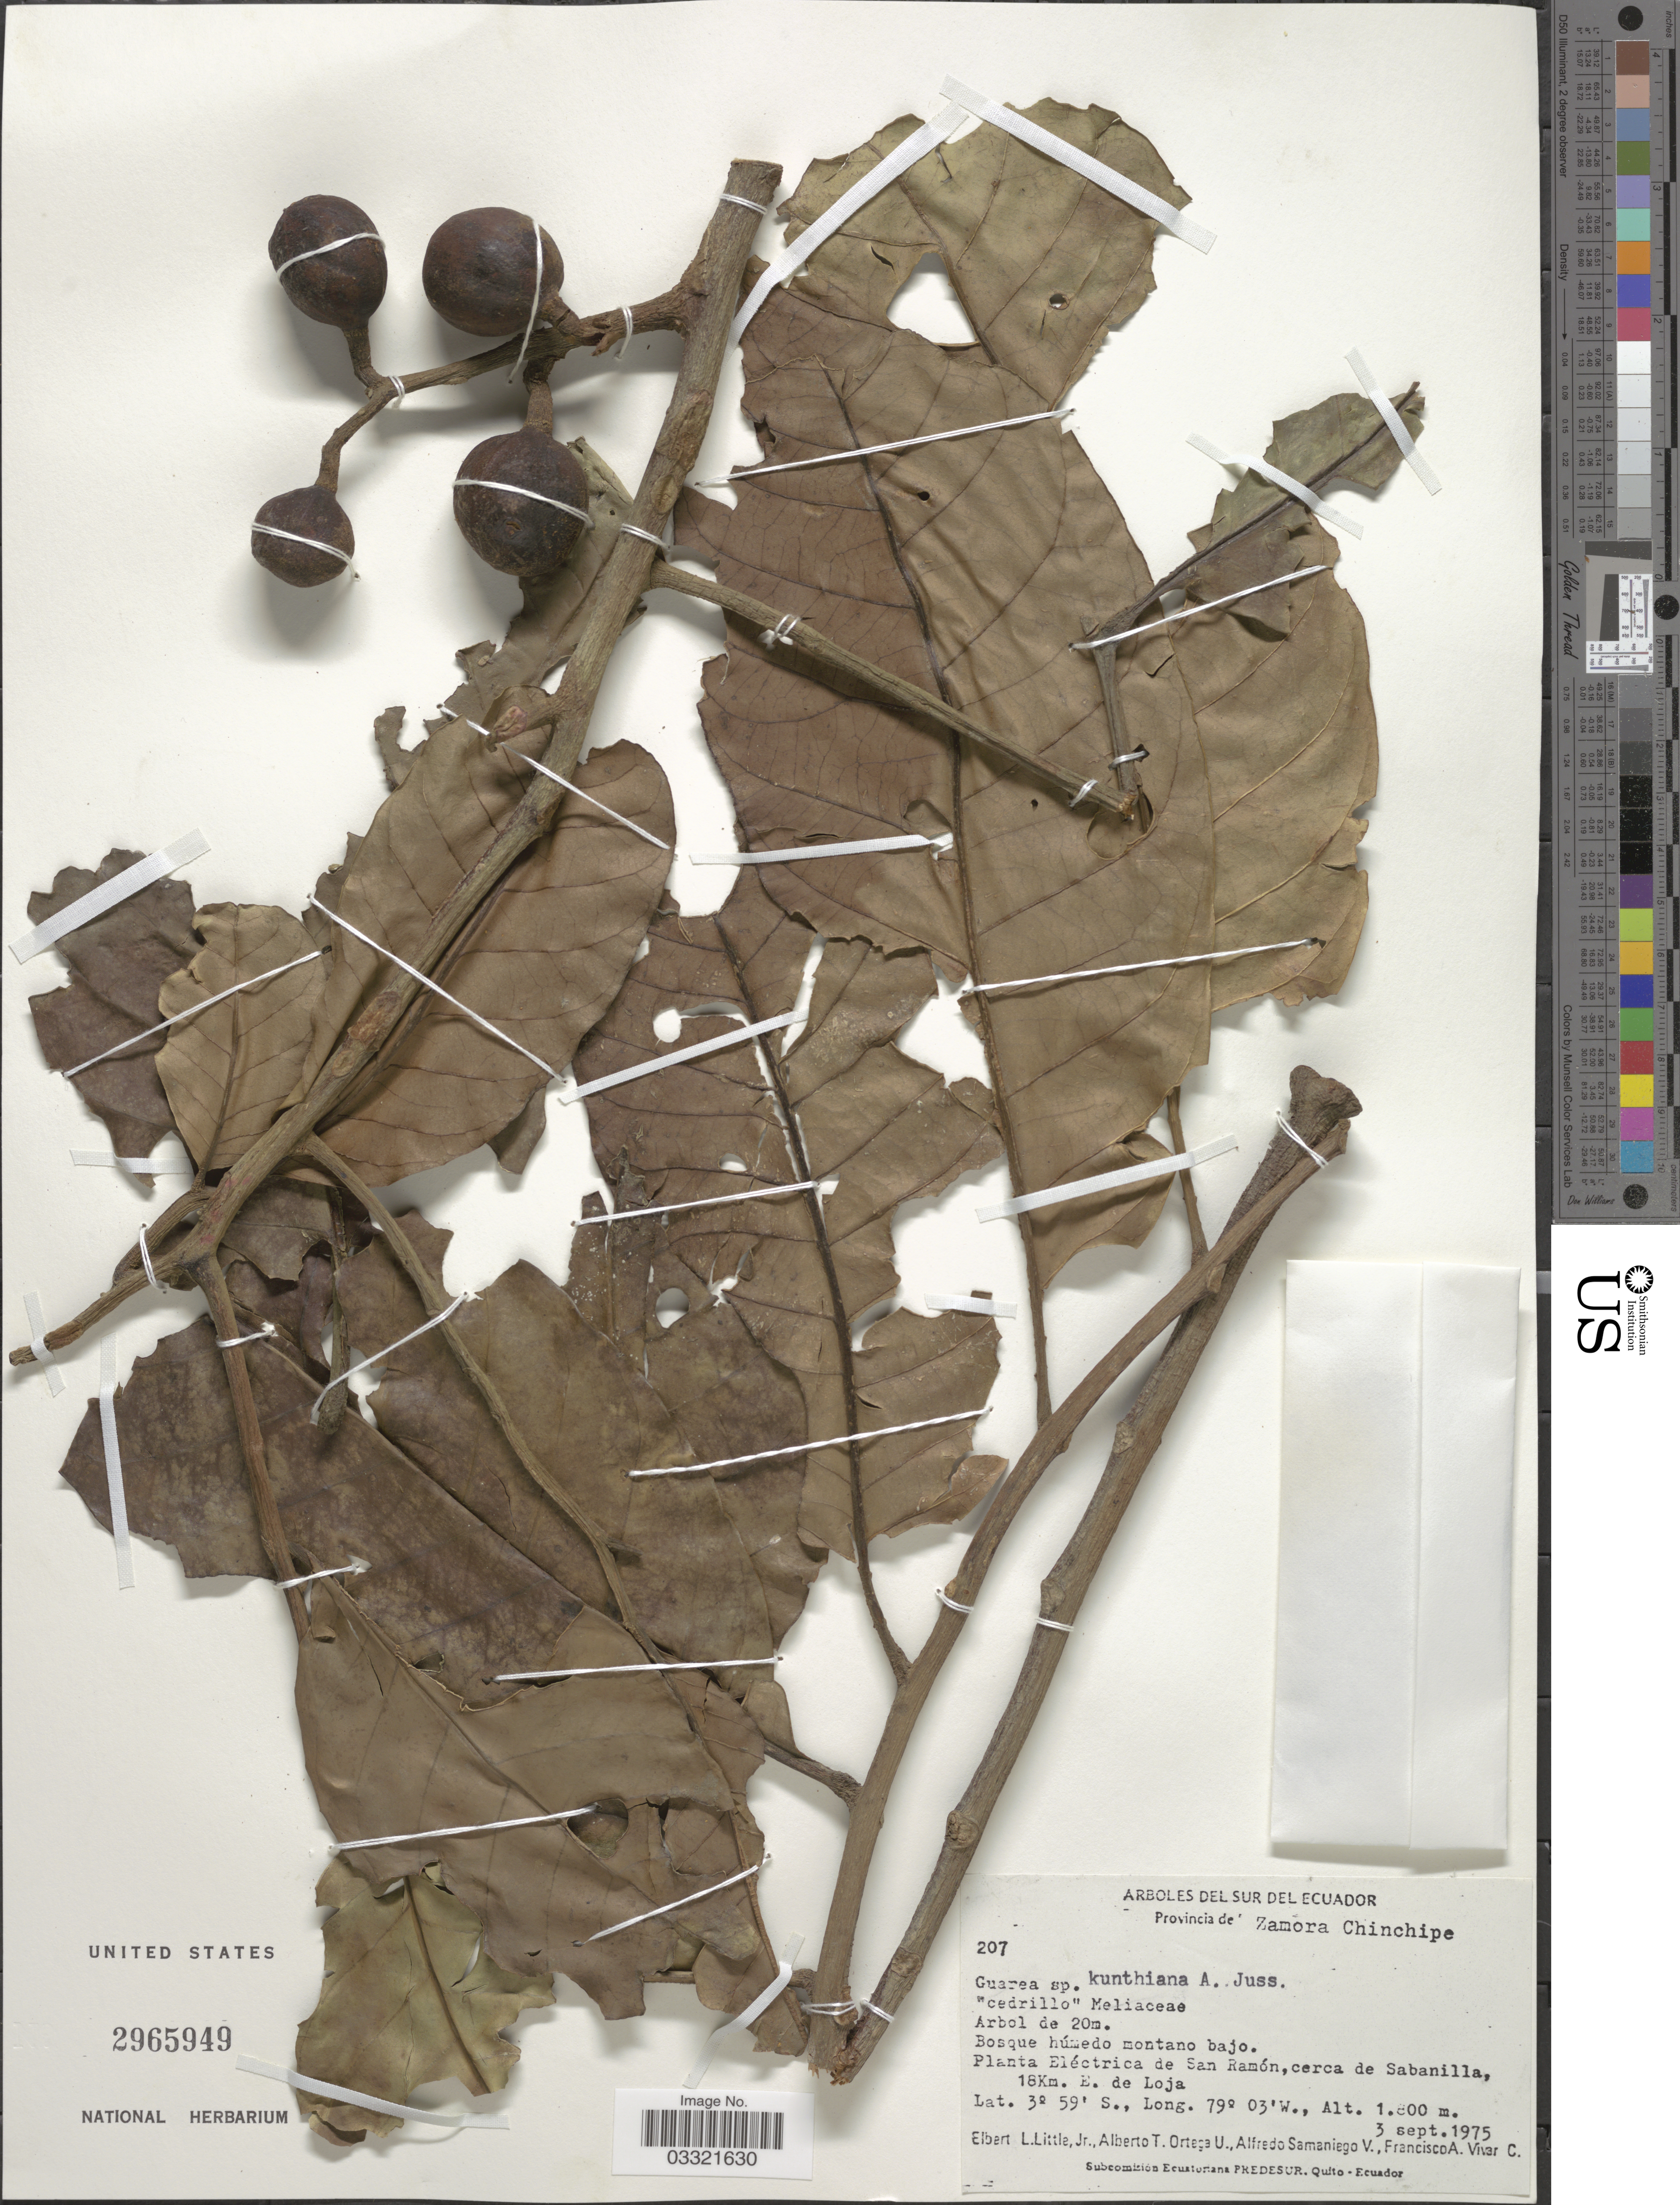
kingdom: Plantae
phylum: Tracheophyta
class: Magnoliopsida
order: Sapindales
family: Meliaceae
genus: Guarea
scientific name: Guarea kunthiana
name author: A. Juss.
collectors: E. L. Little, A. T. Ortega U., A. Samaniego & F. A. Vivar C.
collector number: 207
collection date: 1975-09-03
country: Ecuador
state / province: Zamora-Chinchipe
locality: Planta Eléctrica de San Ramón, cerca de Sabanilla, 18Km. E. de Loja.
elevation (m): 1800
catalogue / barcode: US 2965949